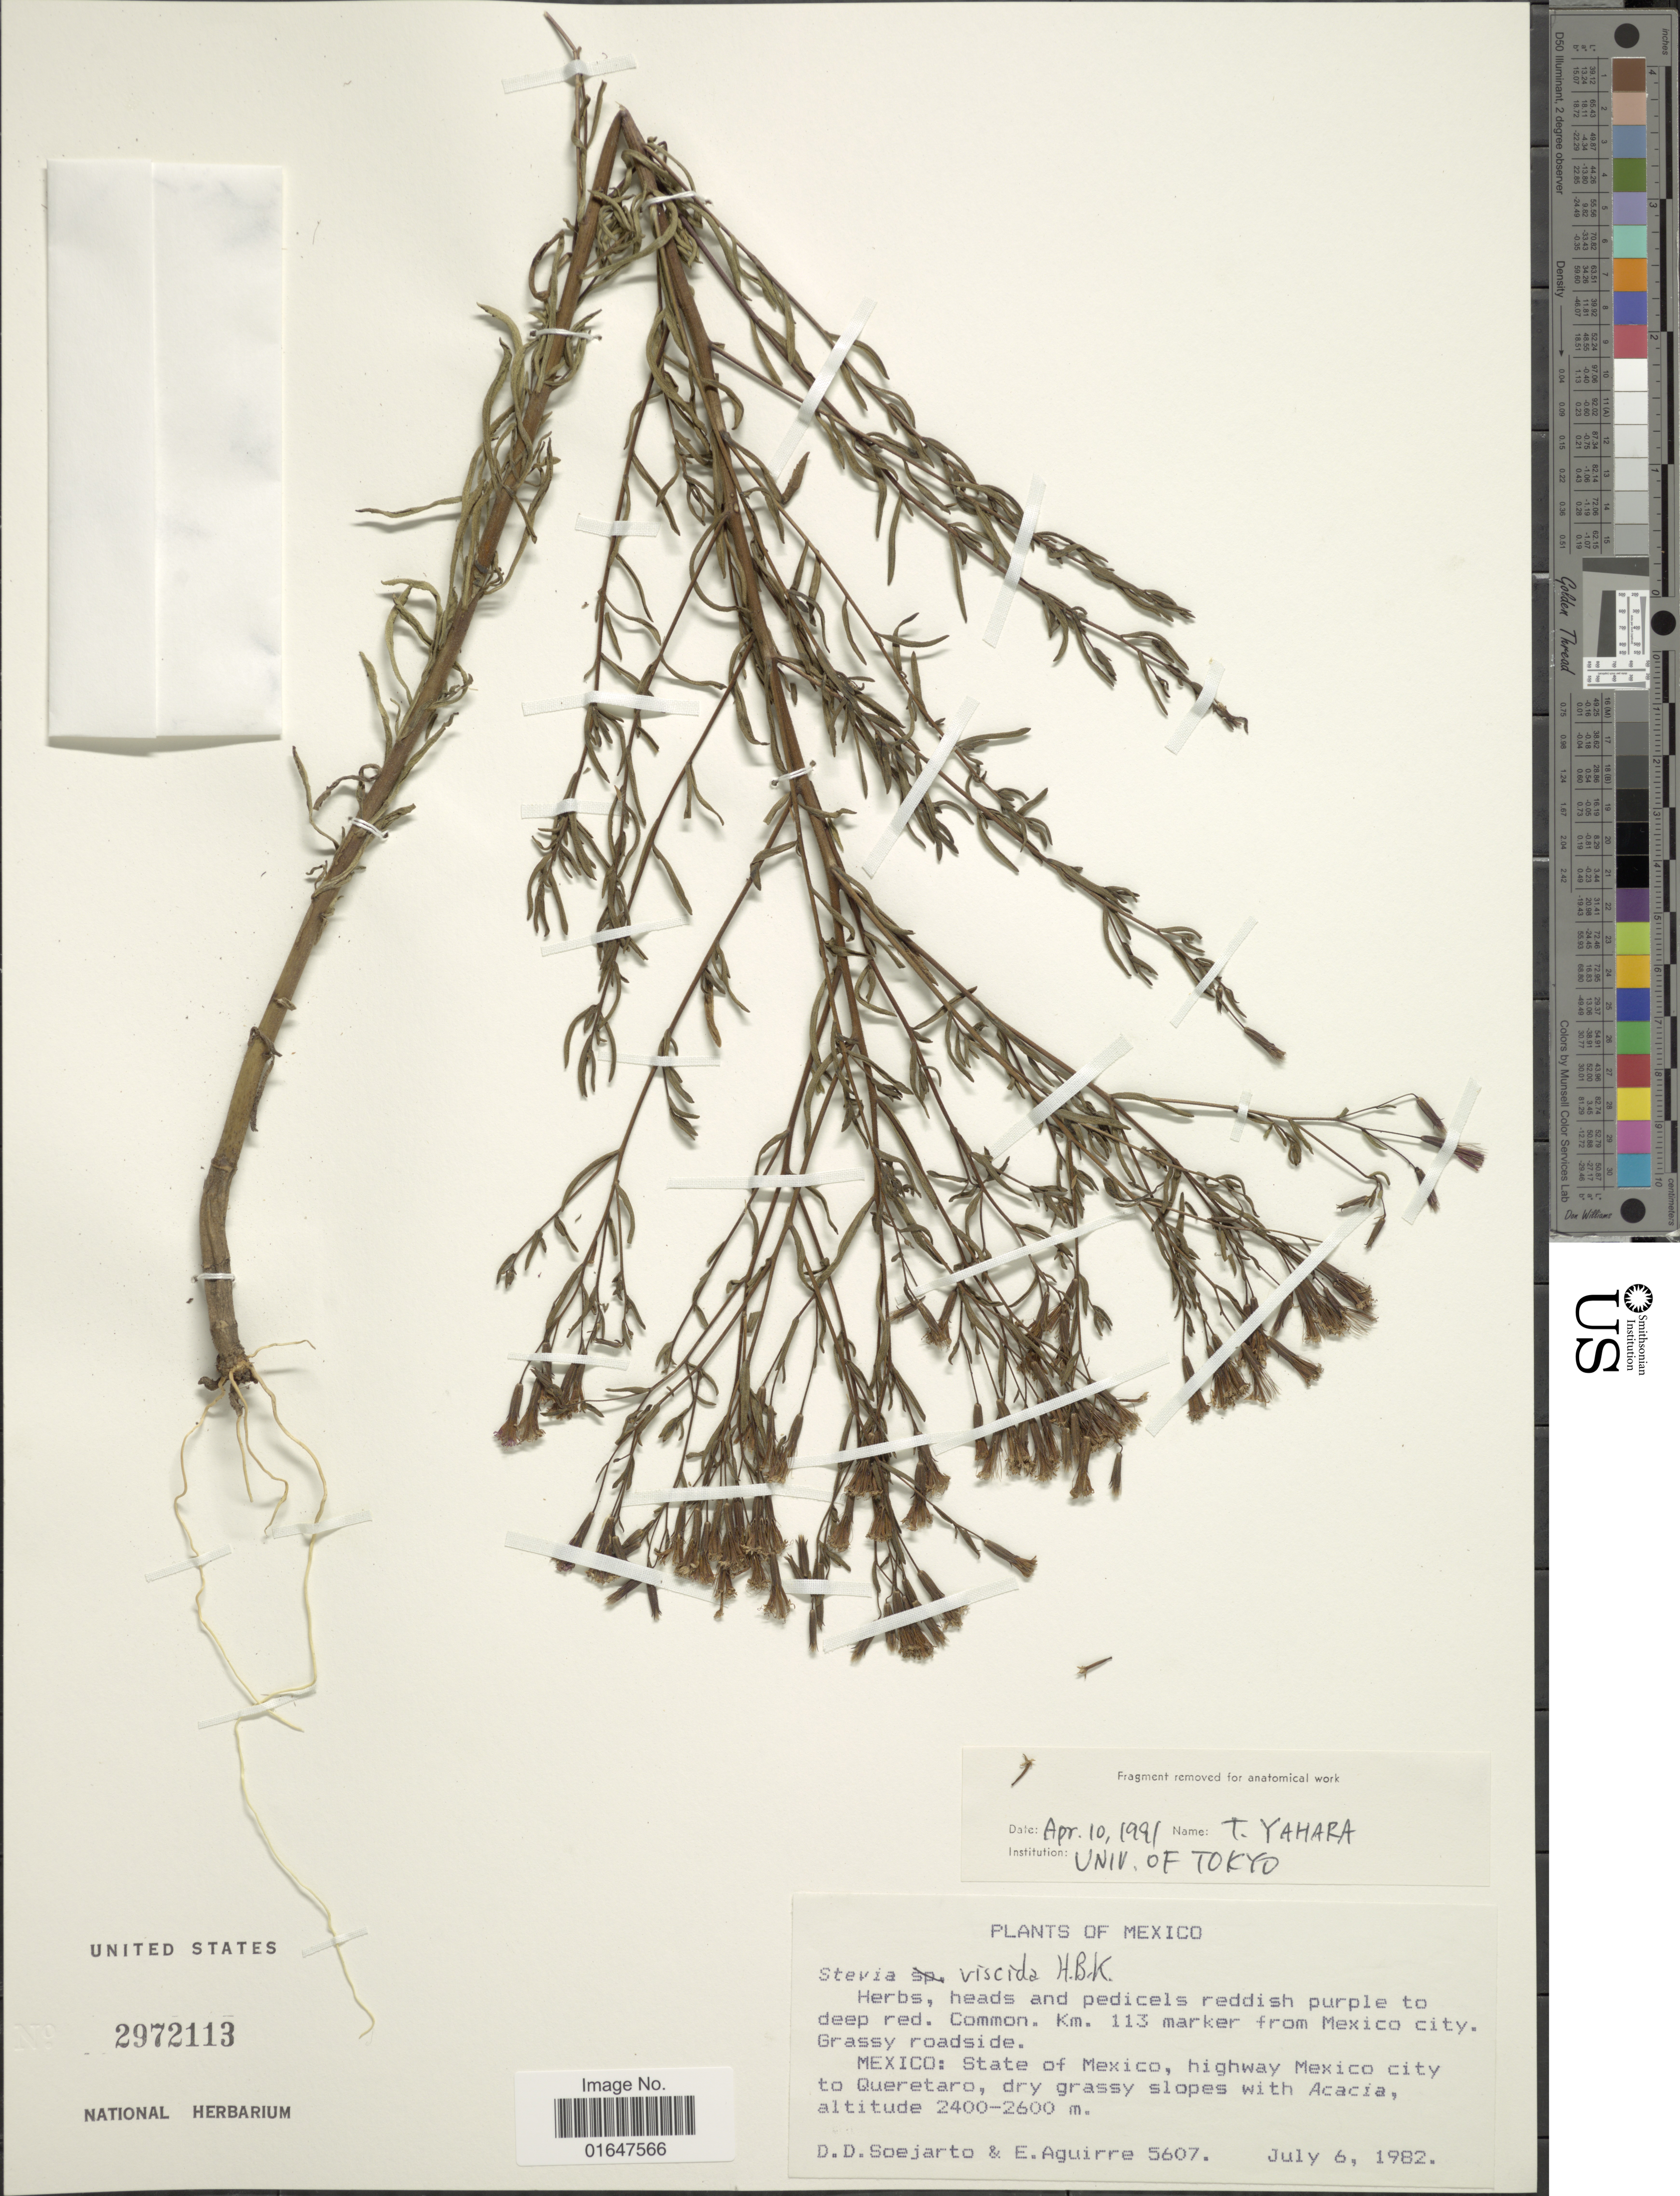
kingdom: Plantae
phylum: Tracheophyta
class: Magnoliopsida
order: Asterales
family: Asteraceae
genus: Stevia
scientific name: Stevia viscida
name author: Kunth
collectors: E. Aguirre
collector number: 5607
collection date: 1982-07-06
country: Mexico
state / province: México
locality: Highway Mexico City to Queretaro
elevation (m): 2400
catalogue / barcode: US 2972113